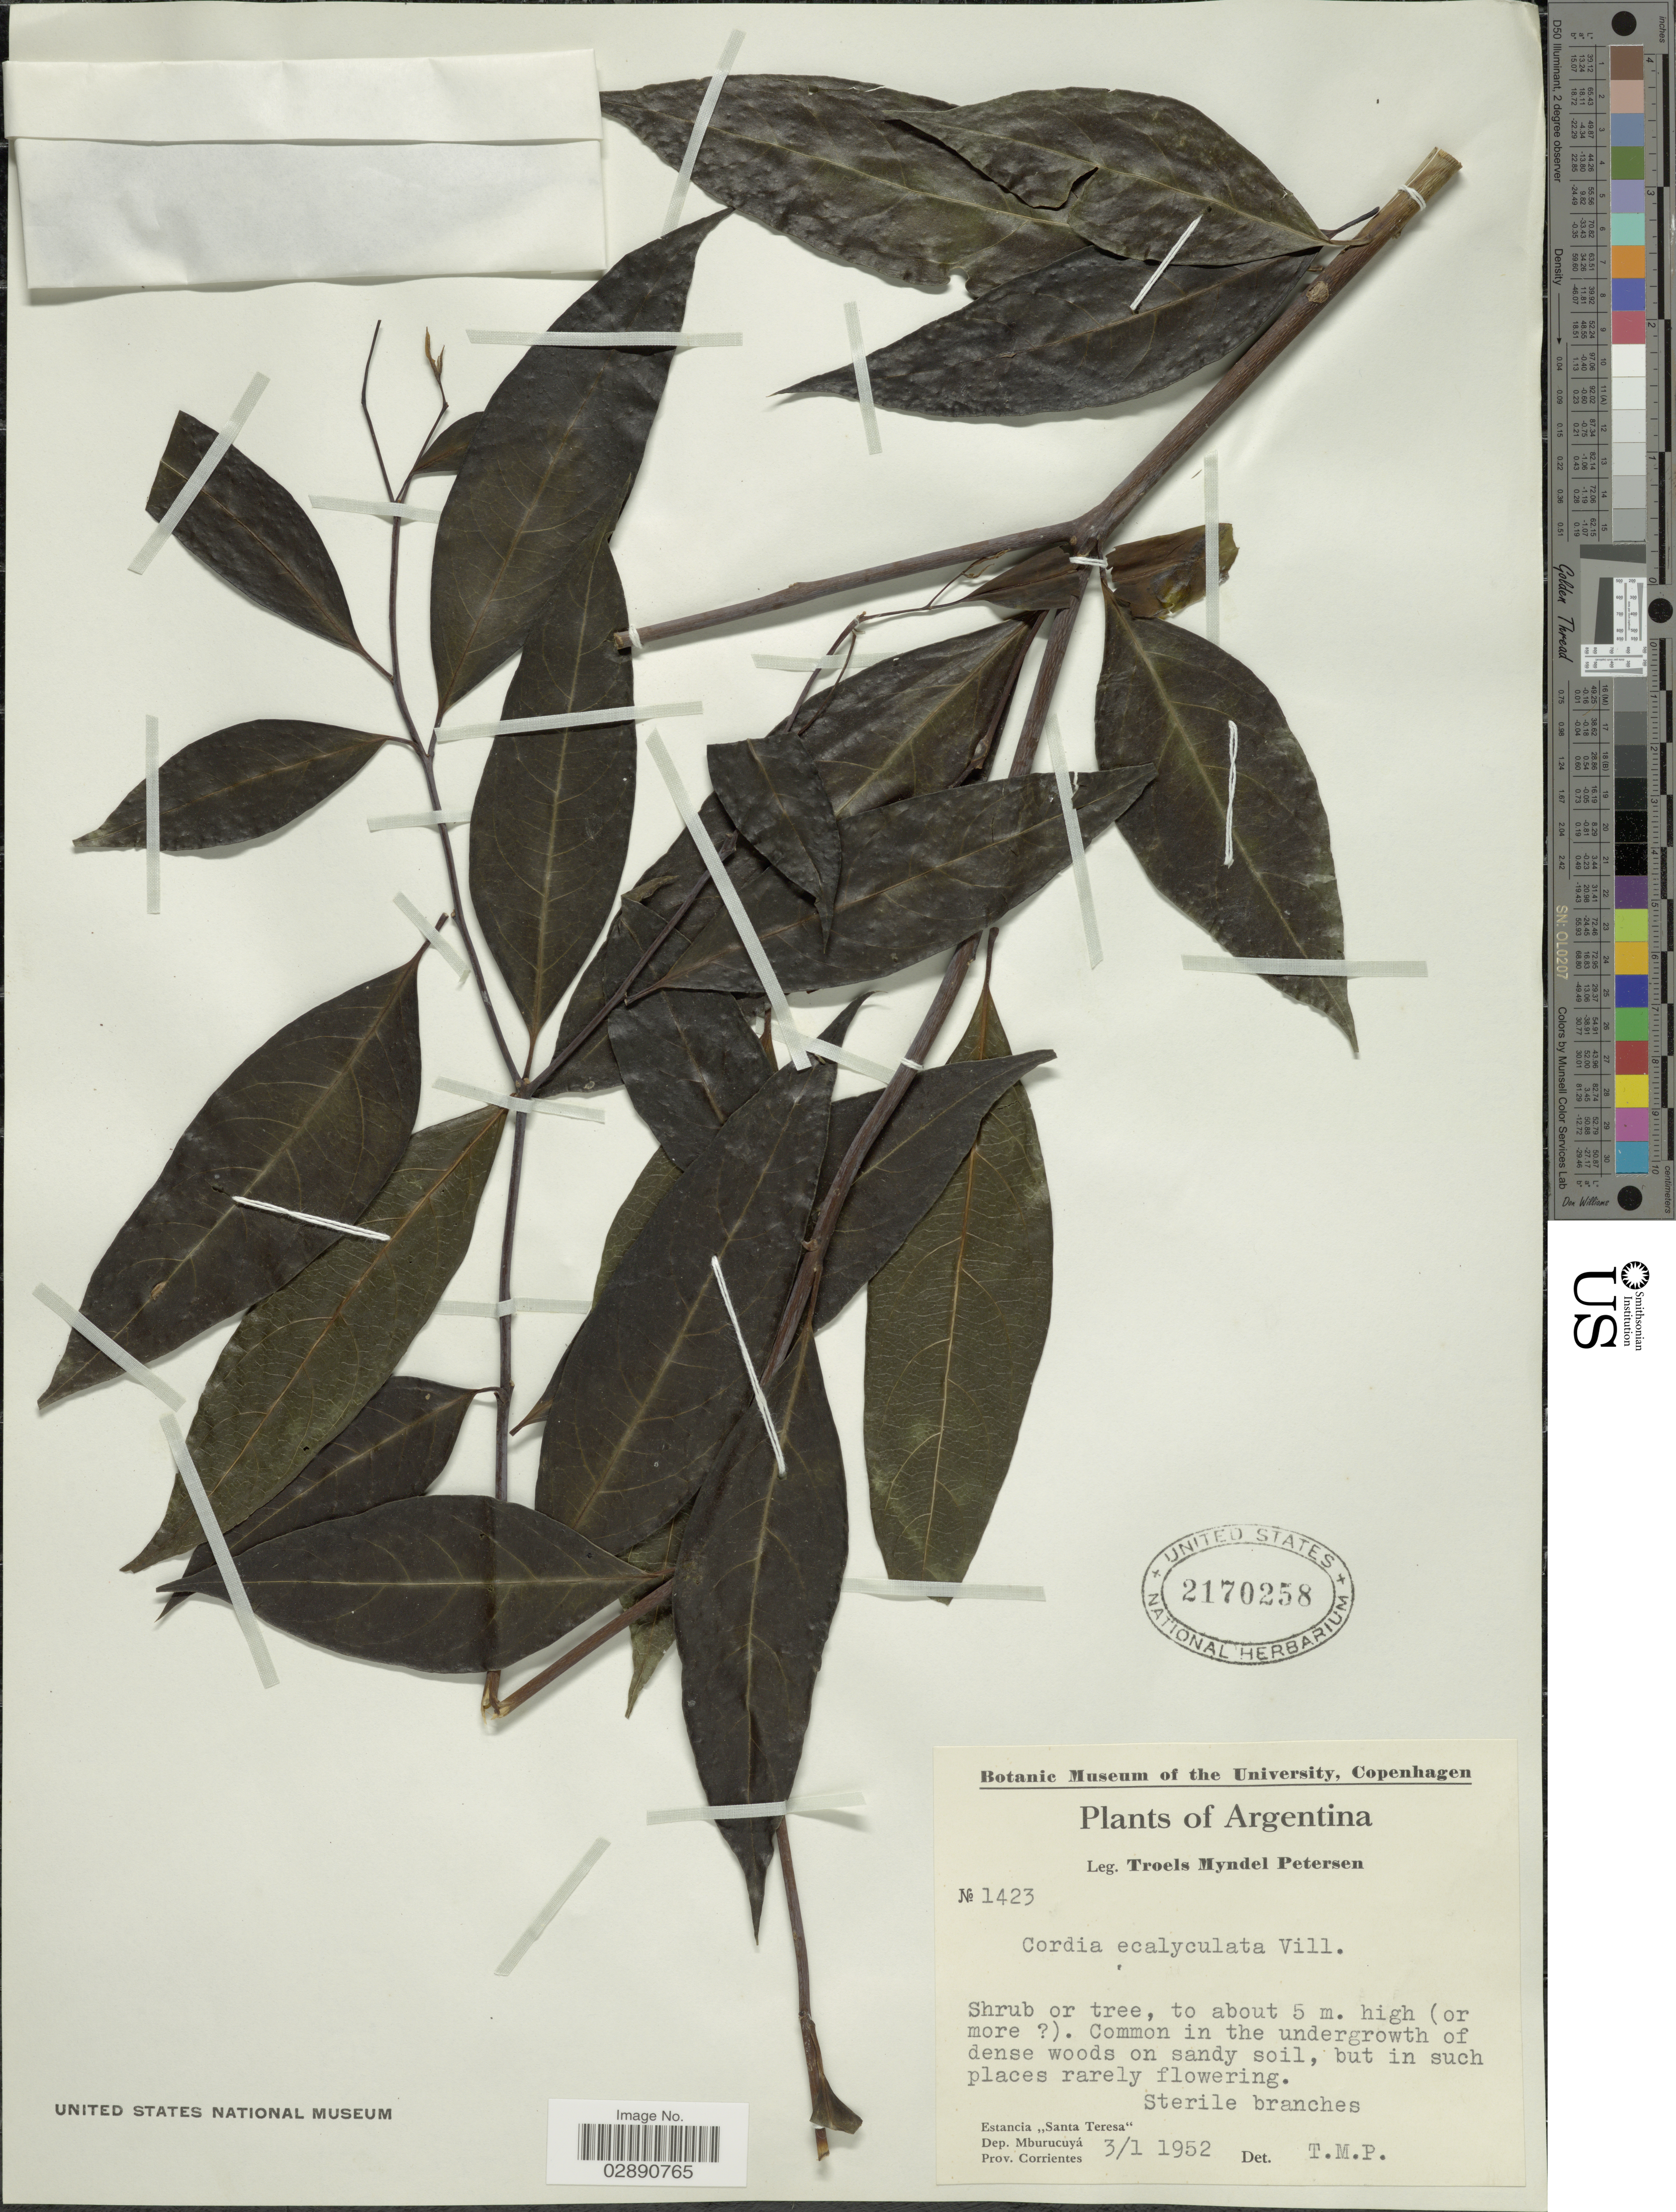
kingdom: Plantae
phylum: Tracheophyta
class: Magnoliopsida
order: Boraginales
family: Cordiaceae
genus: Cordia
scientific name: Cordia ecalyculata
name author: Vell.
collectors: T. Pederson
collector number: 1423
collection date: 1952-01-03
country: Argentina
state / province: Corrientes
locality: Estancia "Santa Teresa". Dep. Mburucuyá.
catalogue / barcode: US 2170258